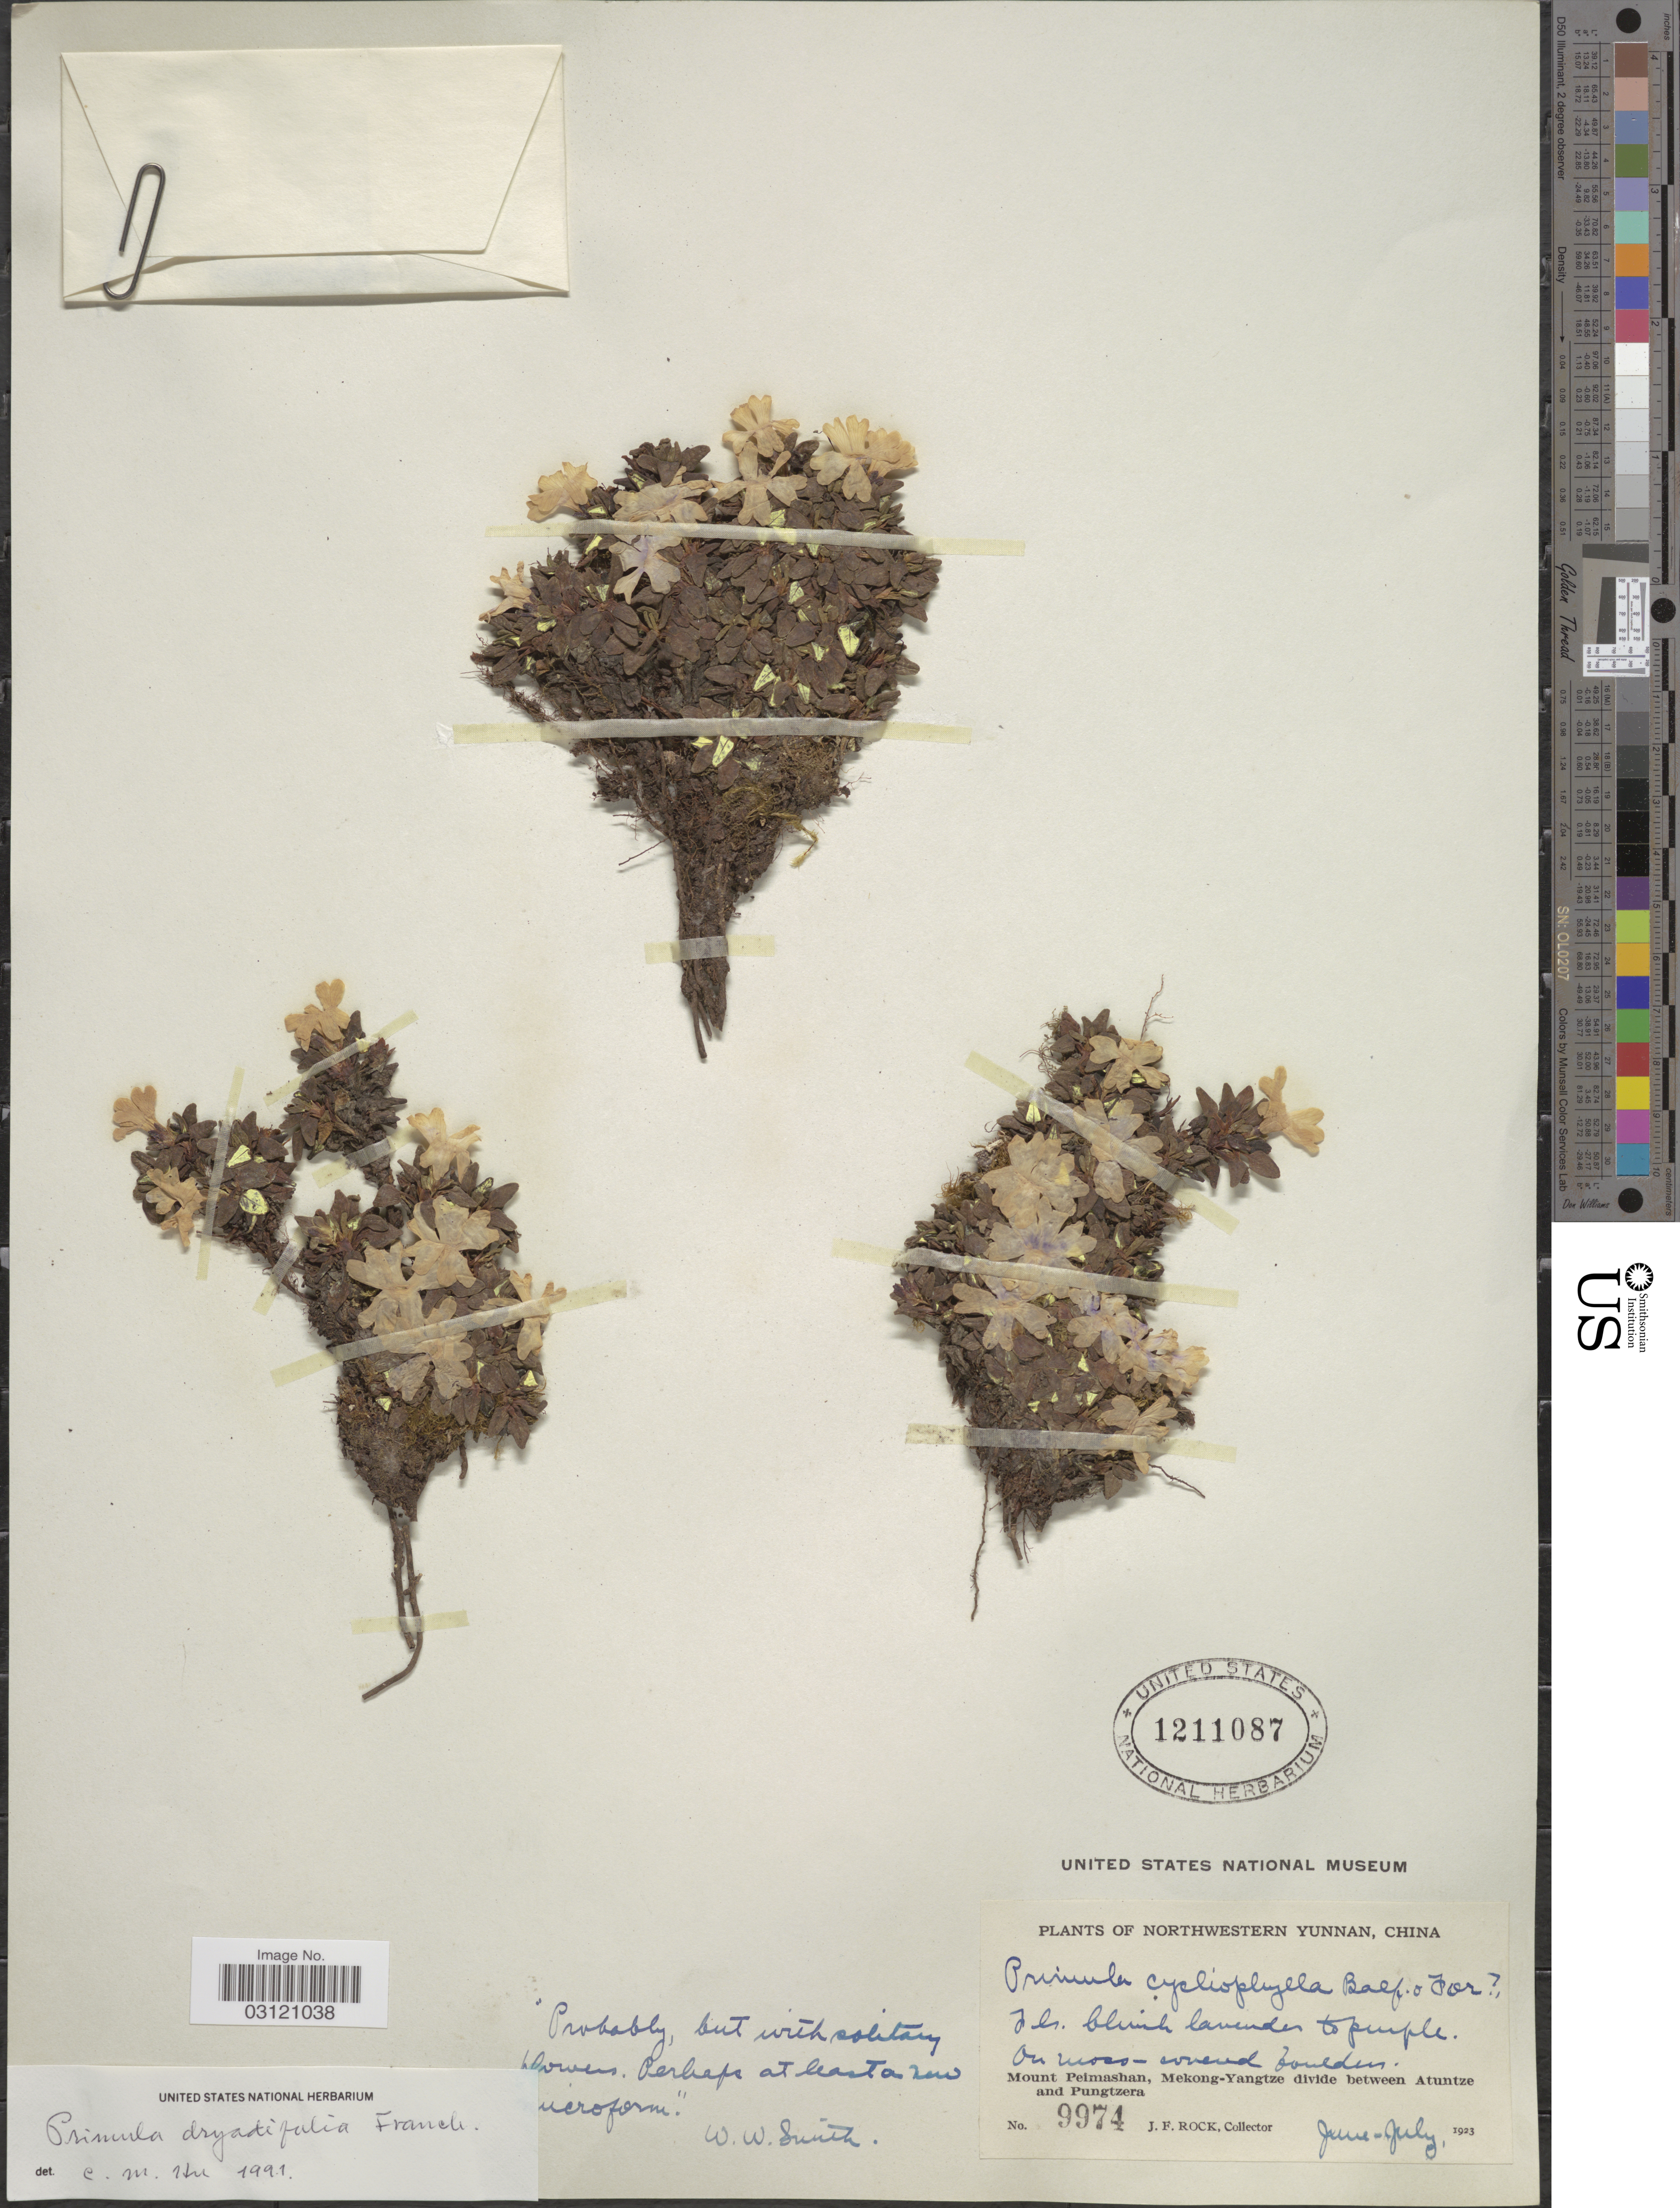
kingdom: Plantae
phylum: Tracheophyta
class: Magnoliopsida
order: Ericales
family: Primulaceae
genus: Primula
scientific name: Primula dryadifolia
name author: Franch.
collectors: J. Rock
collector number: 9974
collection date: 1923-06/1923-07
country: China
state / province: Yunnan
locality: Northwestern Yunnan. Mountains Peimashan, Mekong-Yangtze divide between Atuntze and Pungtzera.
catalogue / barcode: US 1211087